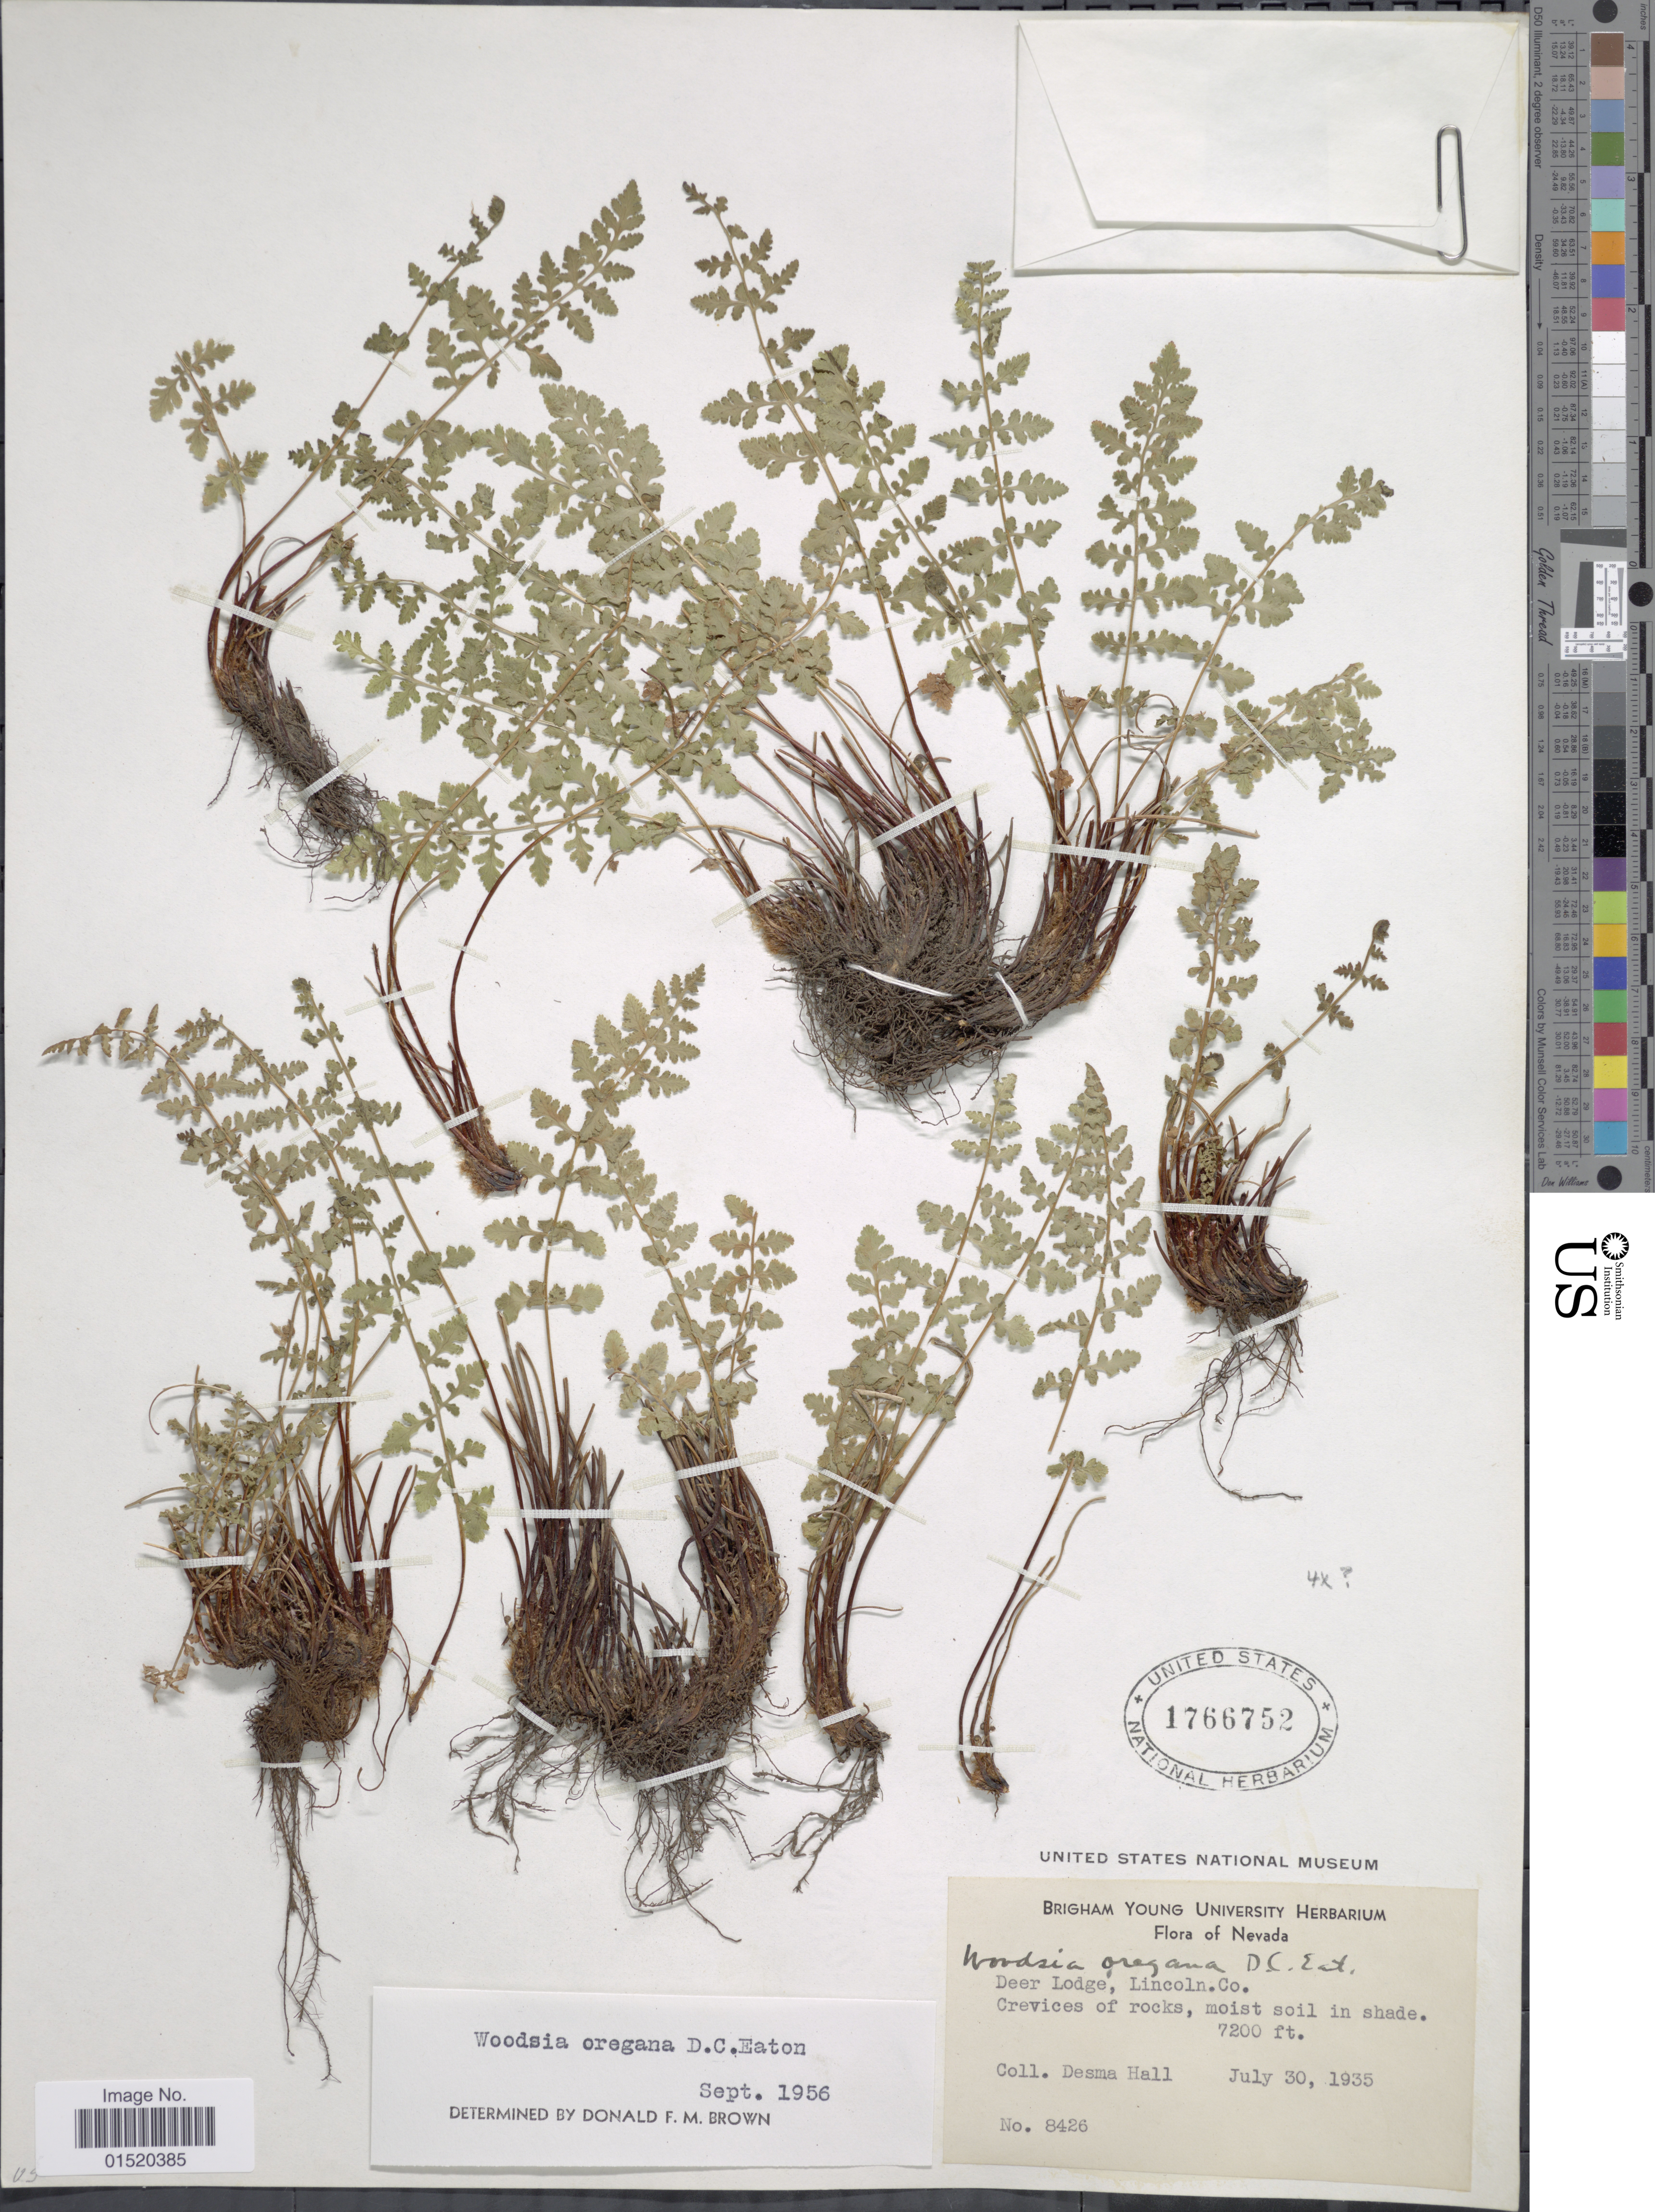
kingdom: Plantae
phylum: Tracheophyta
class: Polypodiopsida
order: Polypodiales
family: Woodsiaceae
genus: Woodsia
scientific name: Woodsia oregana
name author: D.C. Eaton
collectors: D. Hall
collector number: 8426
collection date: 1935-07-30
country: United States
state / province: Nevada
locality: Deer Lodge, Lincoln Co.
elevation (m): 2195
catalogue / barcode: US 1766752